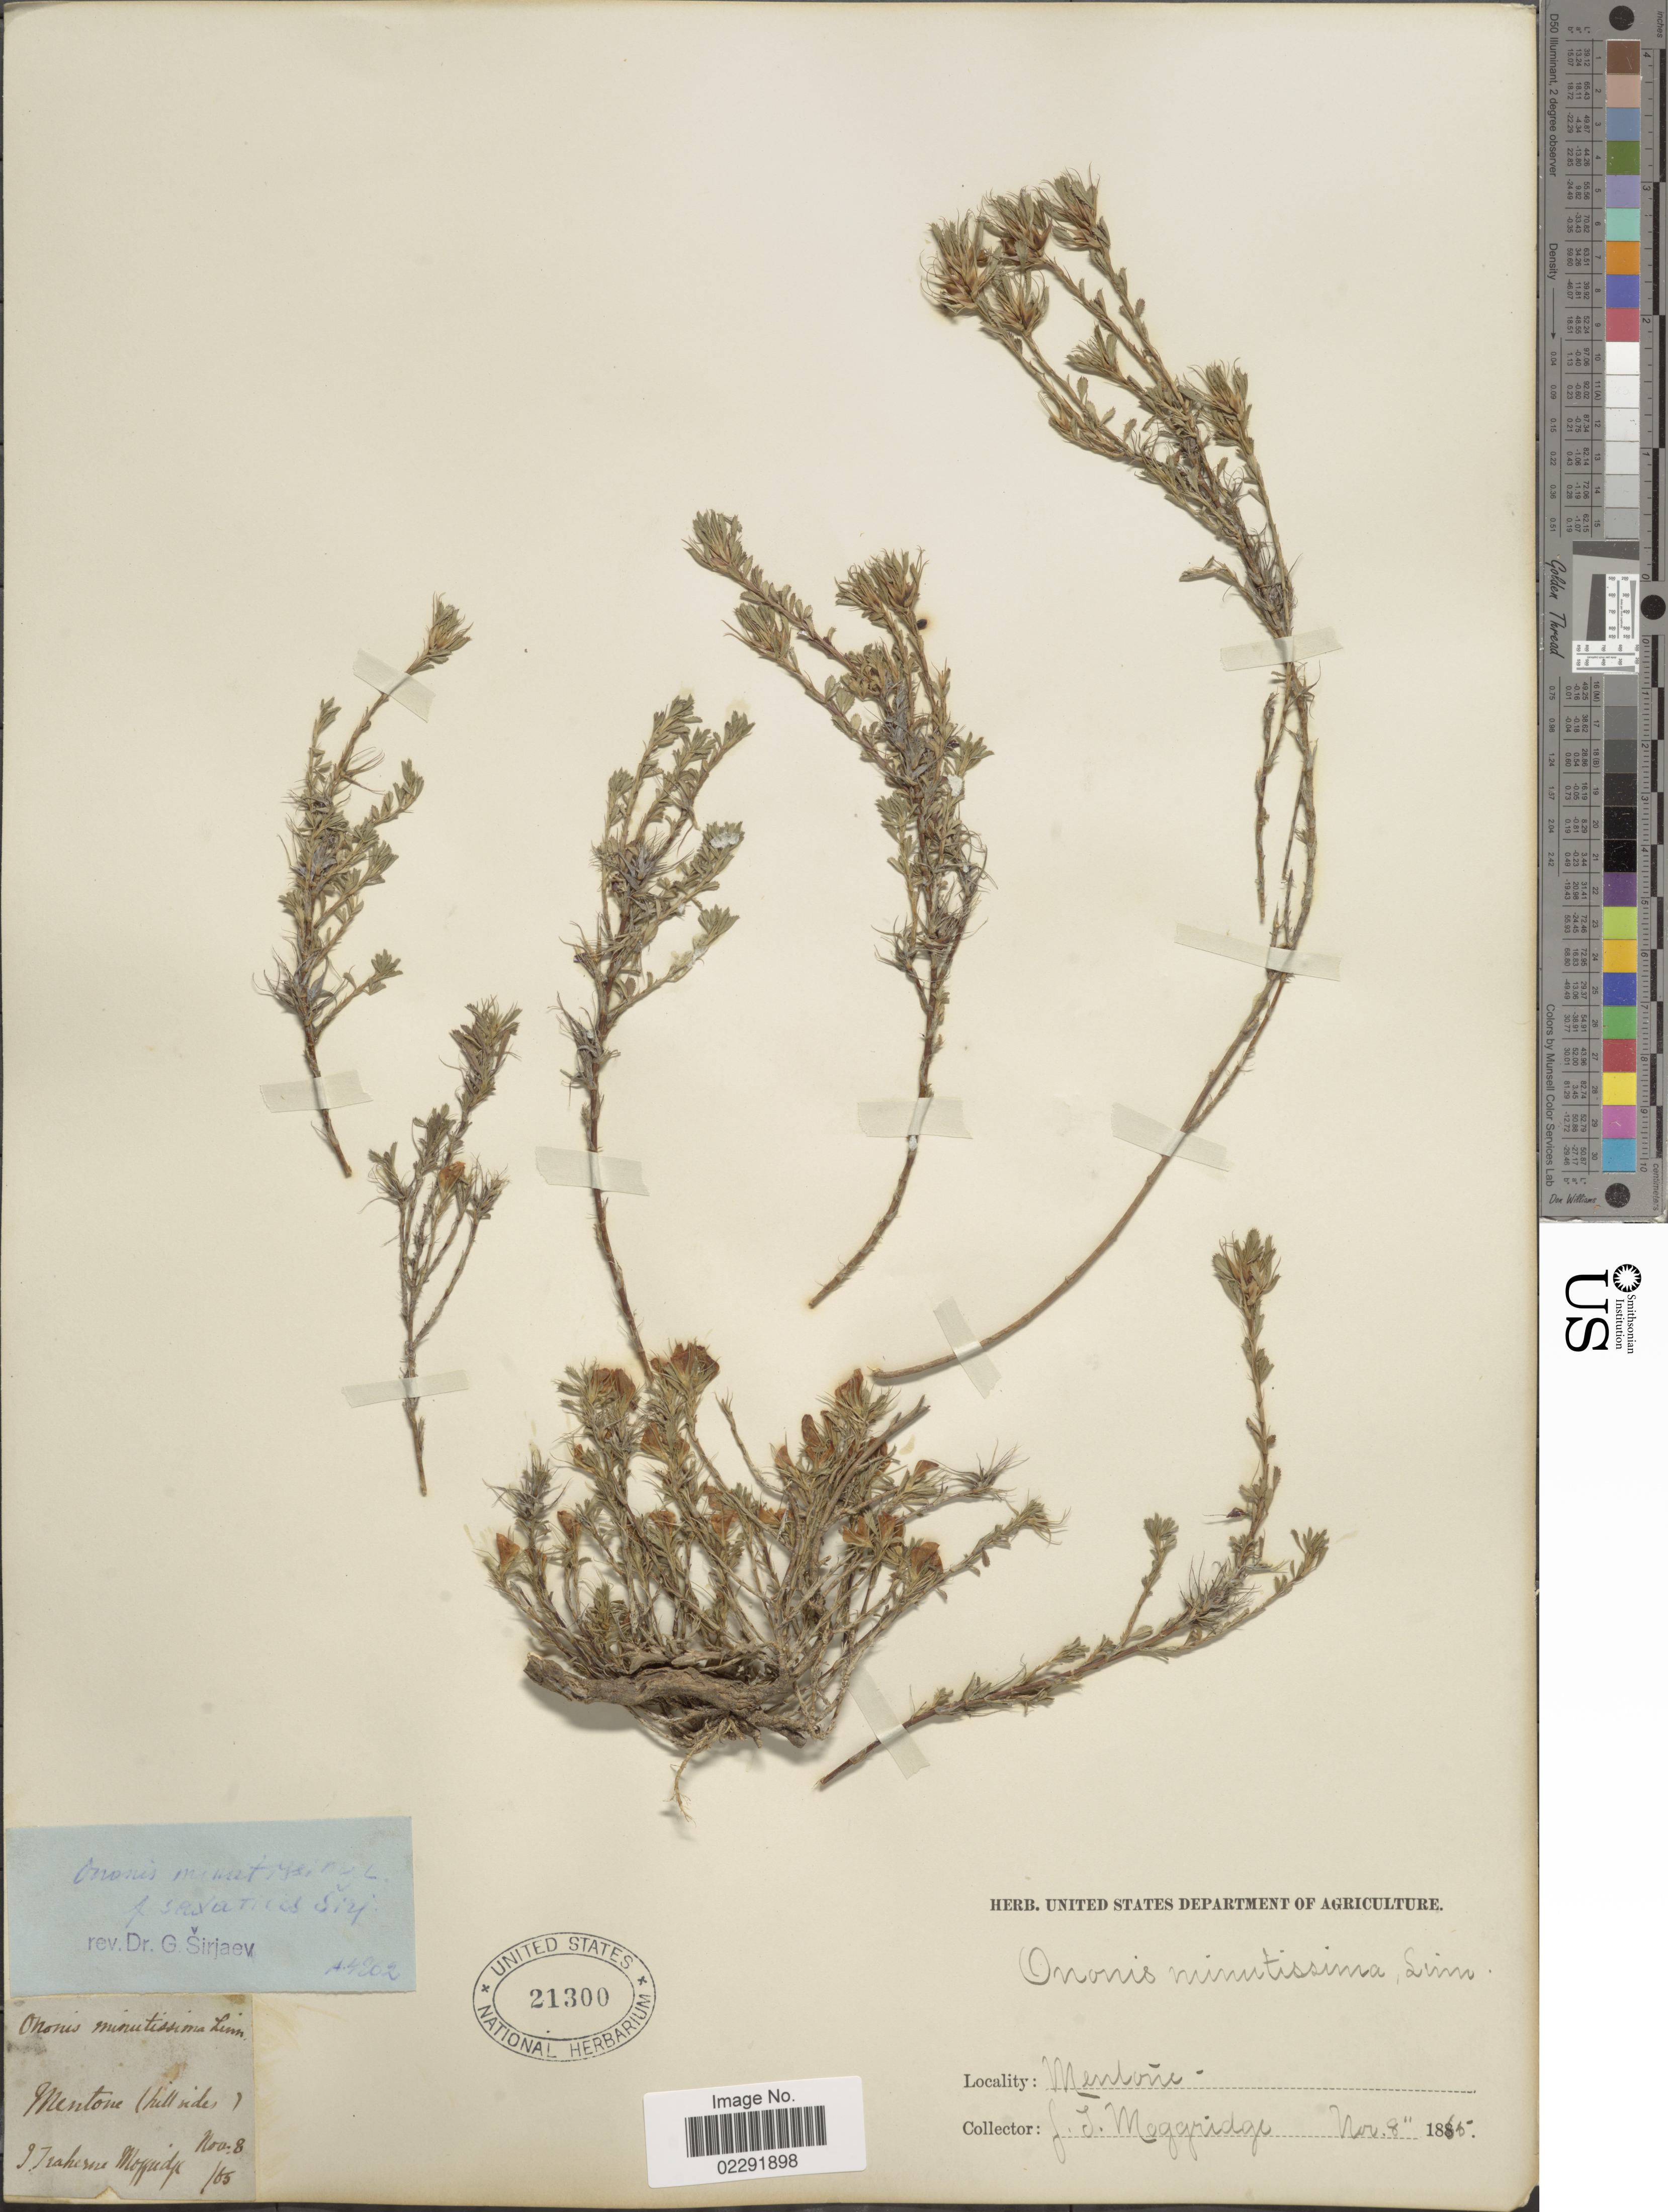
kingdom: Plantae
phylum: Tracheophyta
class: Magnoliopsida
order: Fabales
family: Fabaceae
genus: Ononis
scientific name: Ononis minutissima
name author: L.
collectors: J. T. Moggridge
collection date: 1865-11-08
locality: Mentone (hill sides).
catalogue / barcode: US 21300